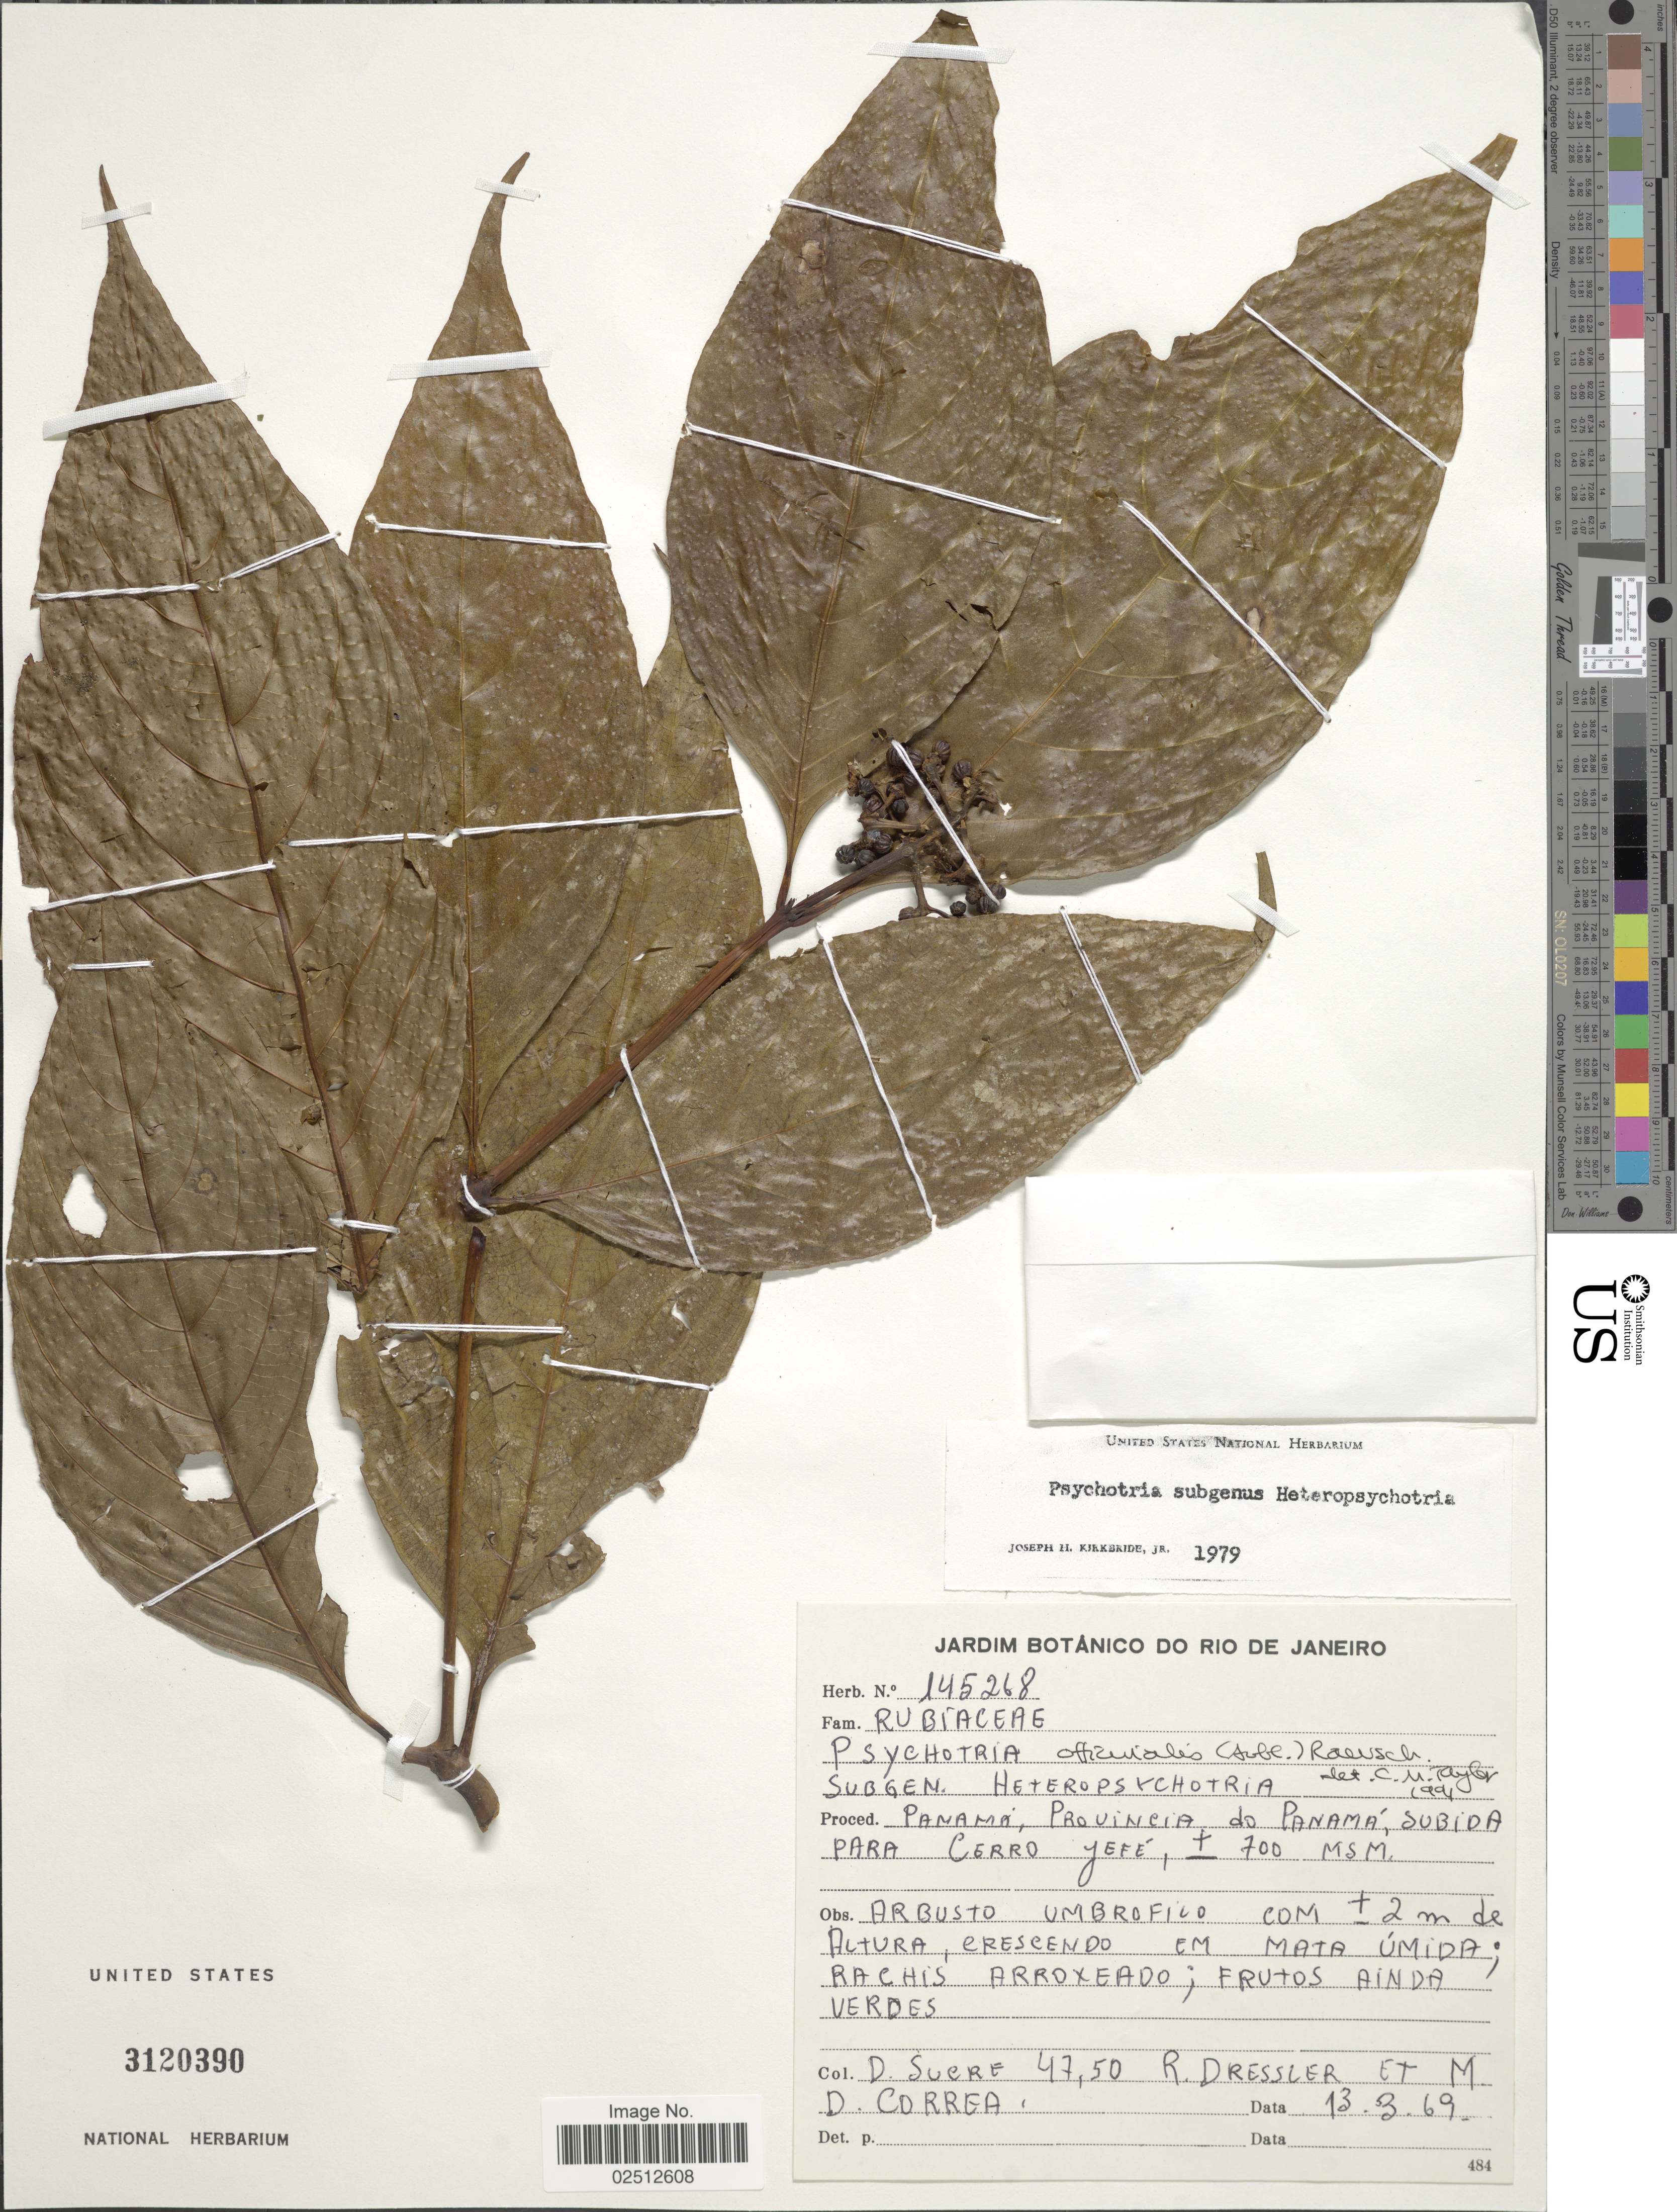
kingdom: Plantae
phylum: Tracheophyta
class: Magnoliopsida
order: Gentianales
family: Rubiaceae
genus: Psychotria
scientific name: Psychotria officinalis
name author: (Aubl.) Raeusch.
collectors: D. Sucre, R. Dressler & M. D. Corrêa-A.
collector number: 4750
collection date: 1969-03-13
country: Panama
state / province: Panamá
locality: Subida Para Cerro Jefe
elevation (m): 700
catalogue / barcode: US 3120390